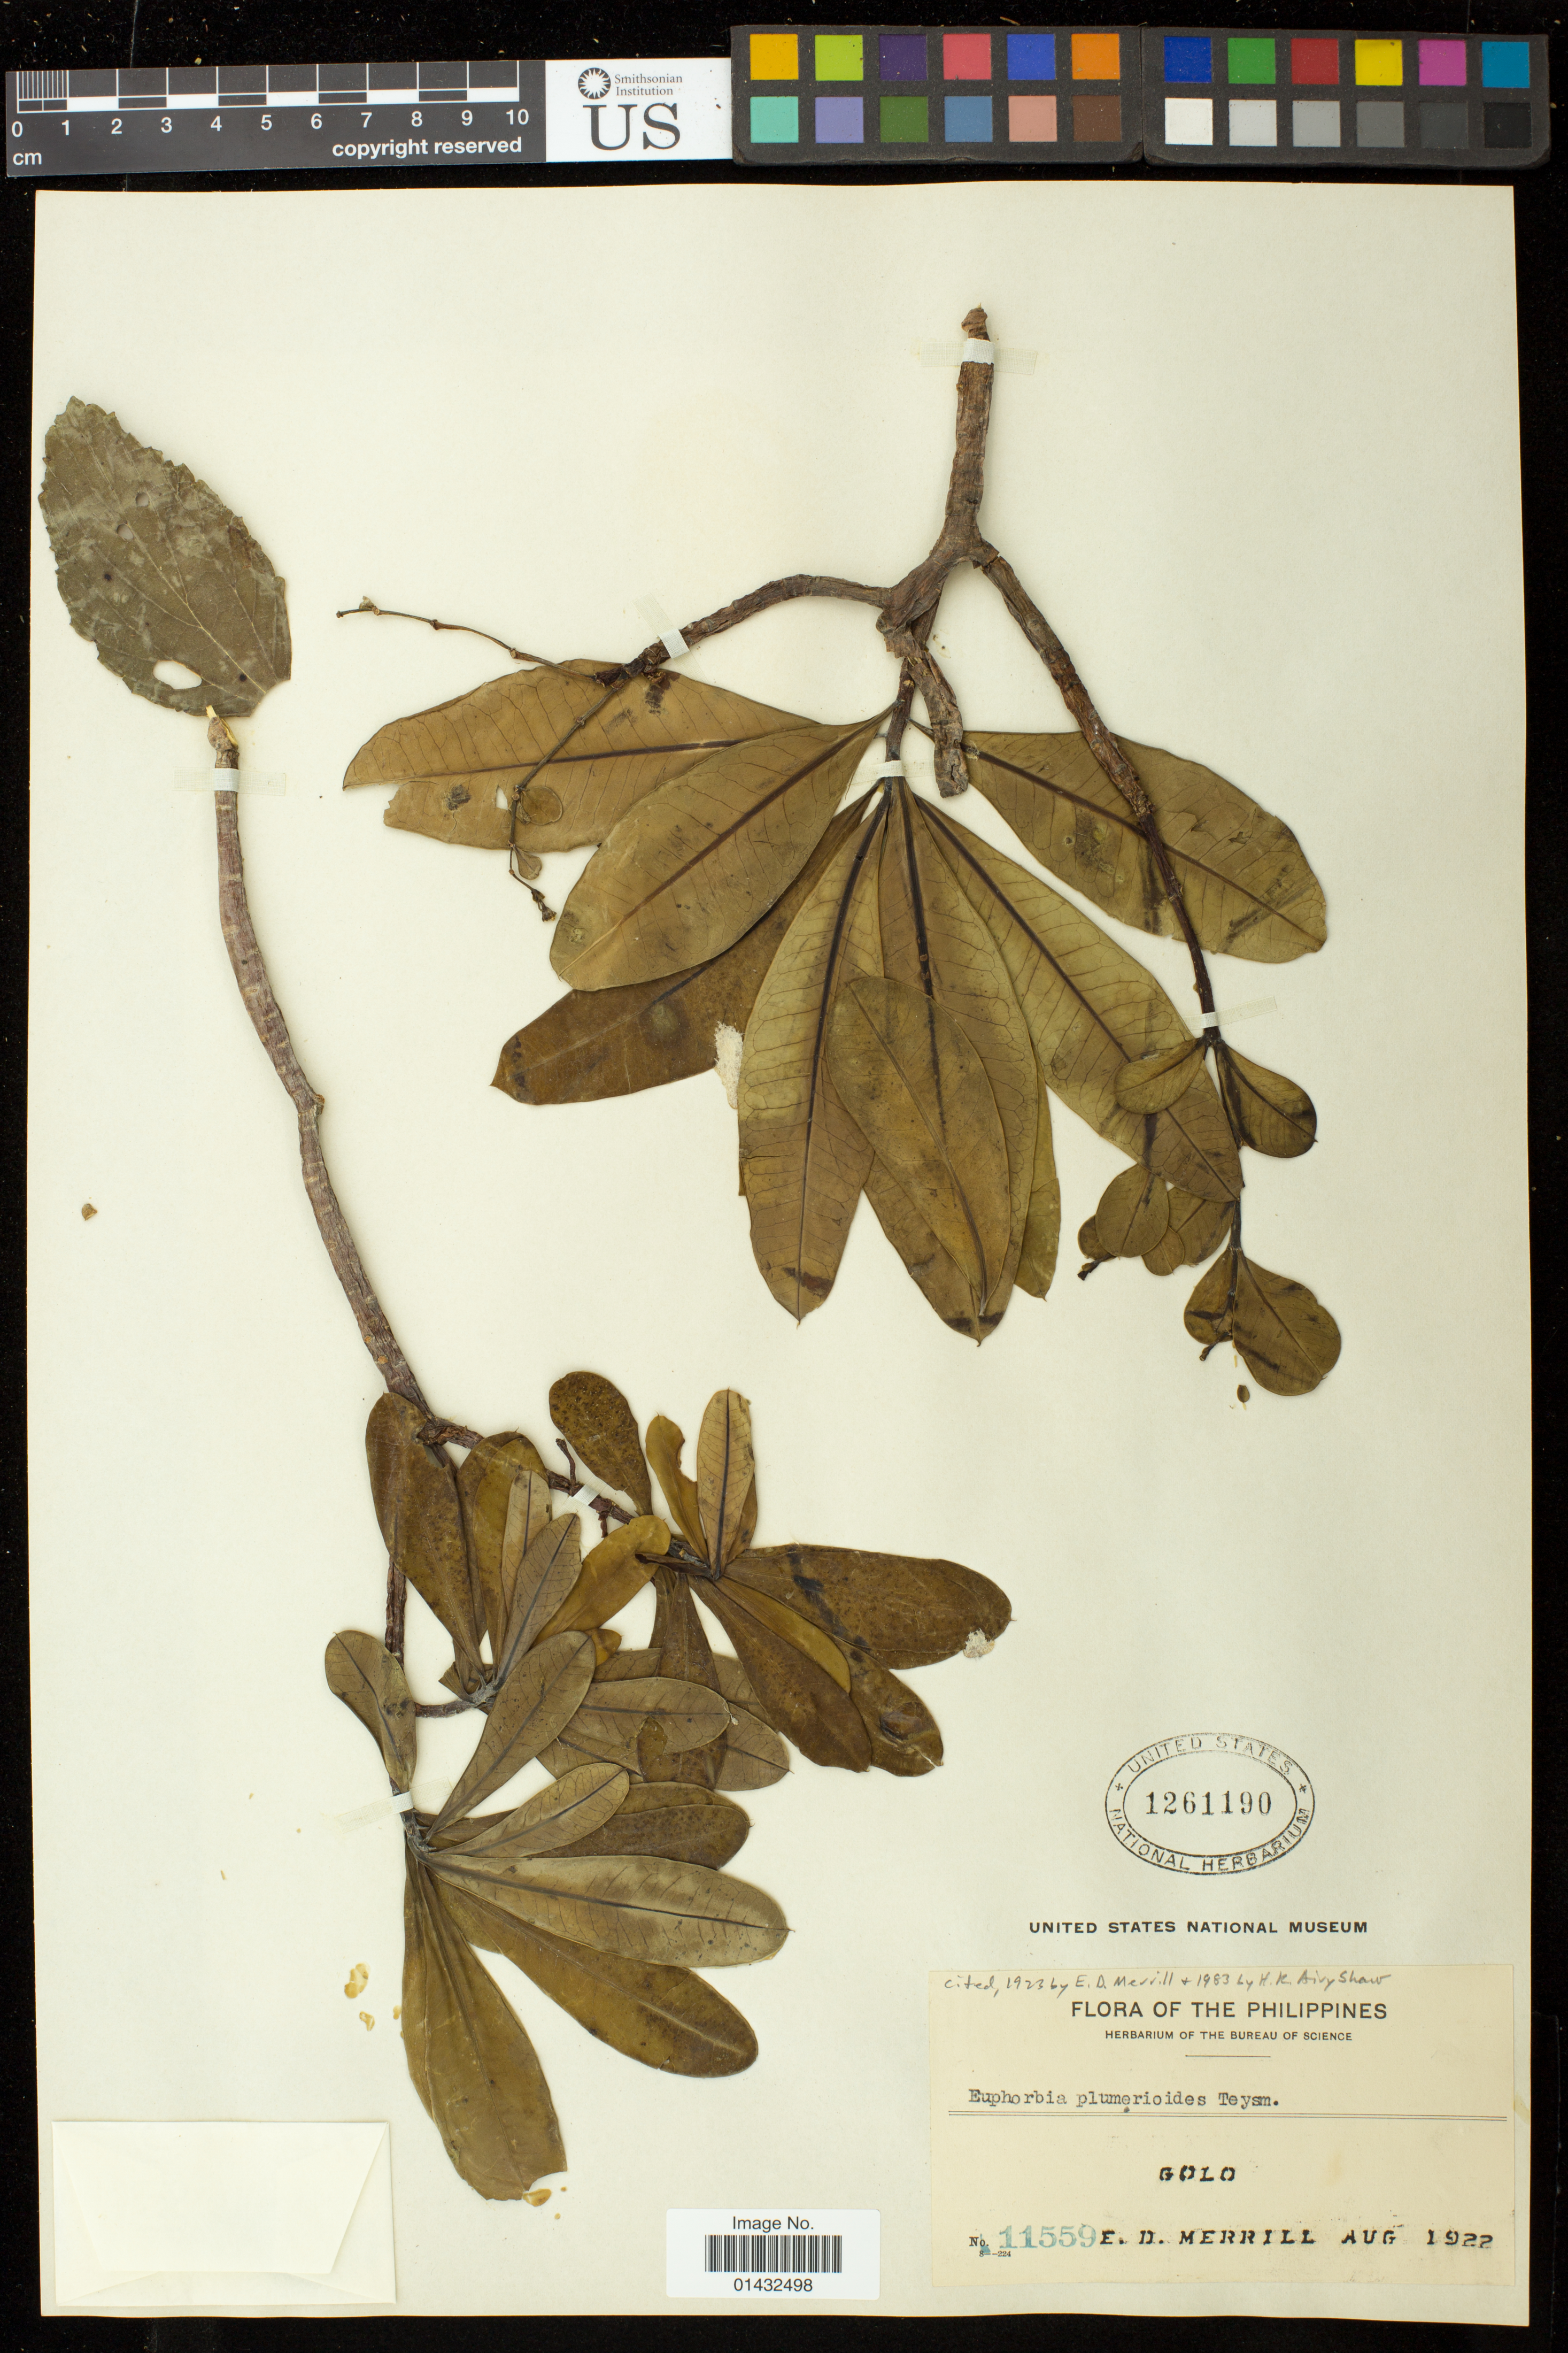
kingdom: Plantae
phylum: Tracheophyta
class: Magnoliopsida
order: Malpighiales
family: Euphorbiaceae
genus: Euphorbia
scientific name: Euphorbia plumerioides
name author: Teijsm. ex Hassk.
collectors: E. D. Merrill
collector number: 11559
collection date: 1922-08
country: Philippines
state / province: Mimaropa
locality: Golo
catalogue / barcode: US 1261190